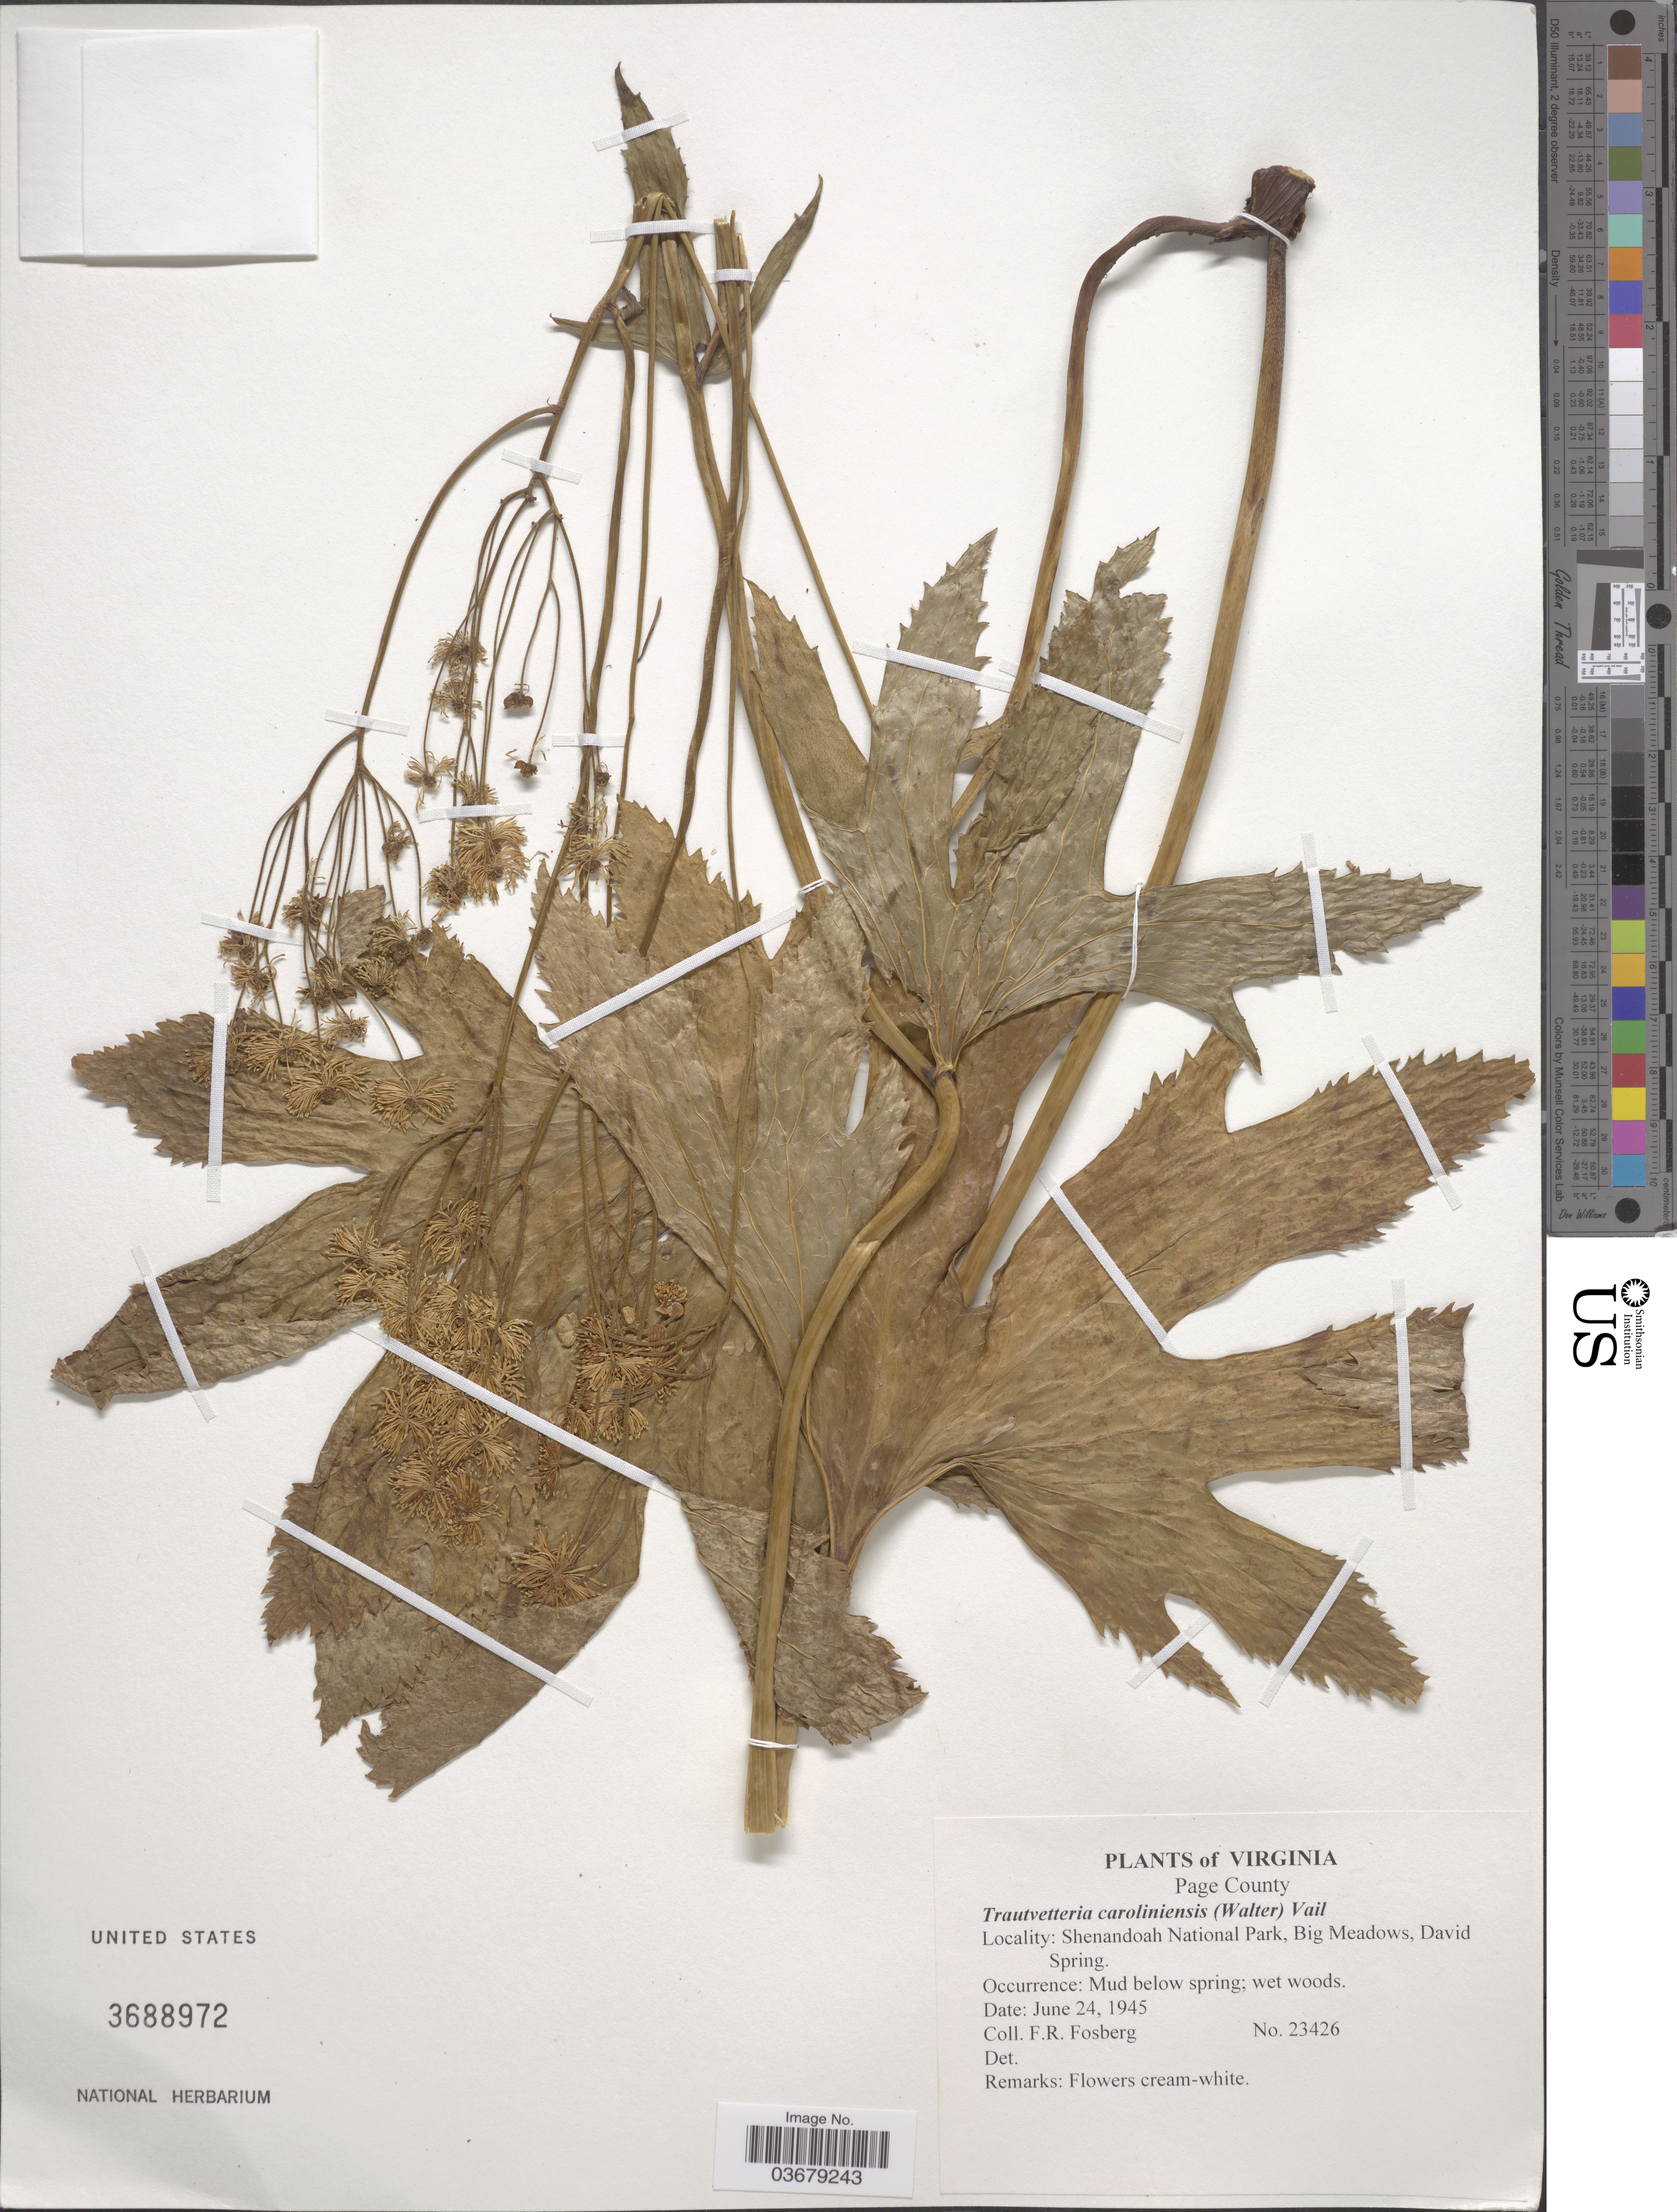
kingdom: Plantae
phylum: Tracheophyta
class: Magnoliopsida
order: Ranunculales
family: Ranunculaceae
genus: Trautvetteria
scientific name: Trautvetteria caroliniensis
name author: (Walter) Vail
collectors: F. R. Fosberg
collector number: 23426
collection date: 1945-06-24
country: United States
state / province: Virginia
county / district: Page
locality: Shenandoah National Park, Big Meadows, David Spring.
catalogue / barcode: US 3688972